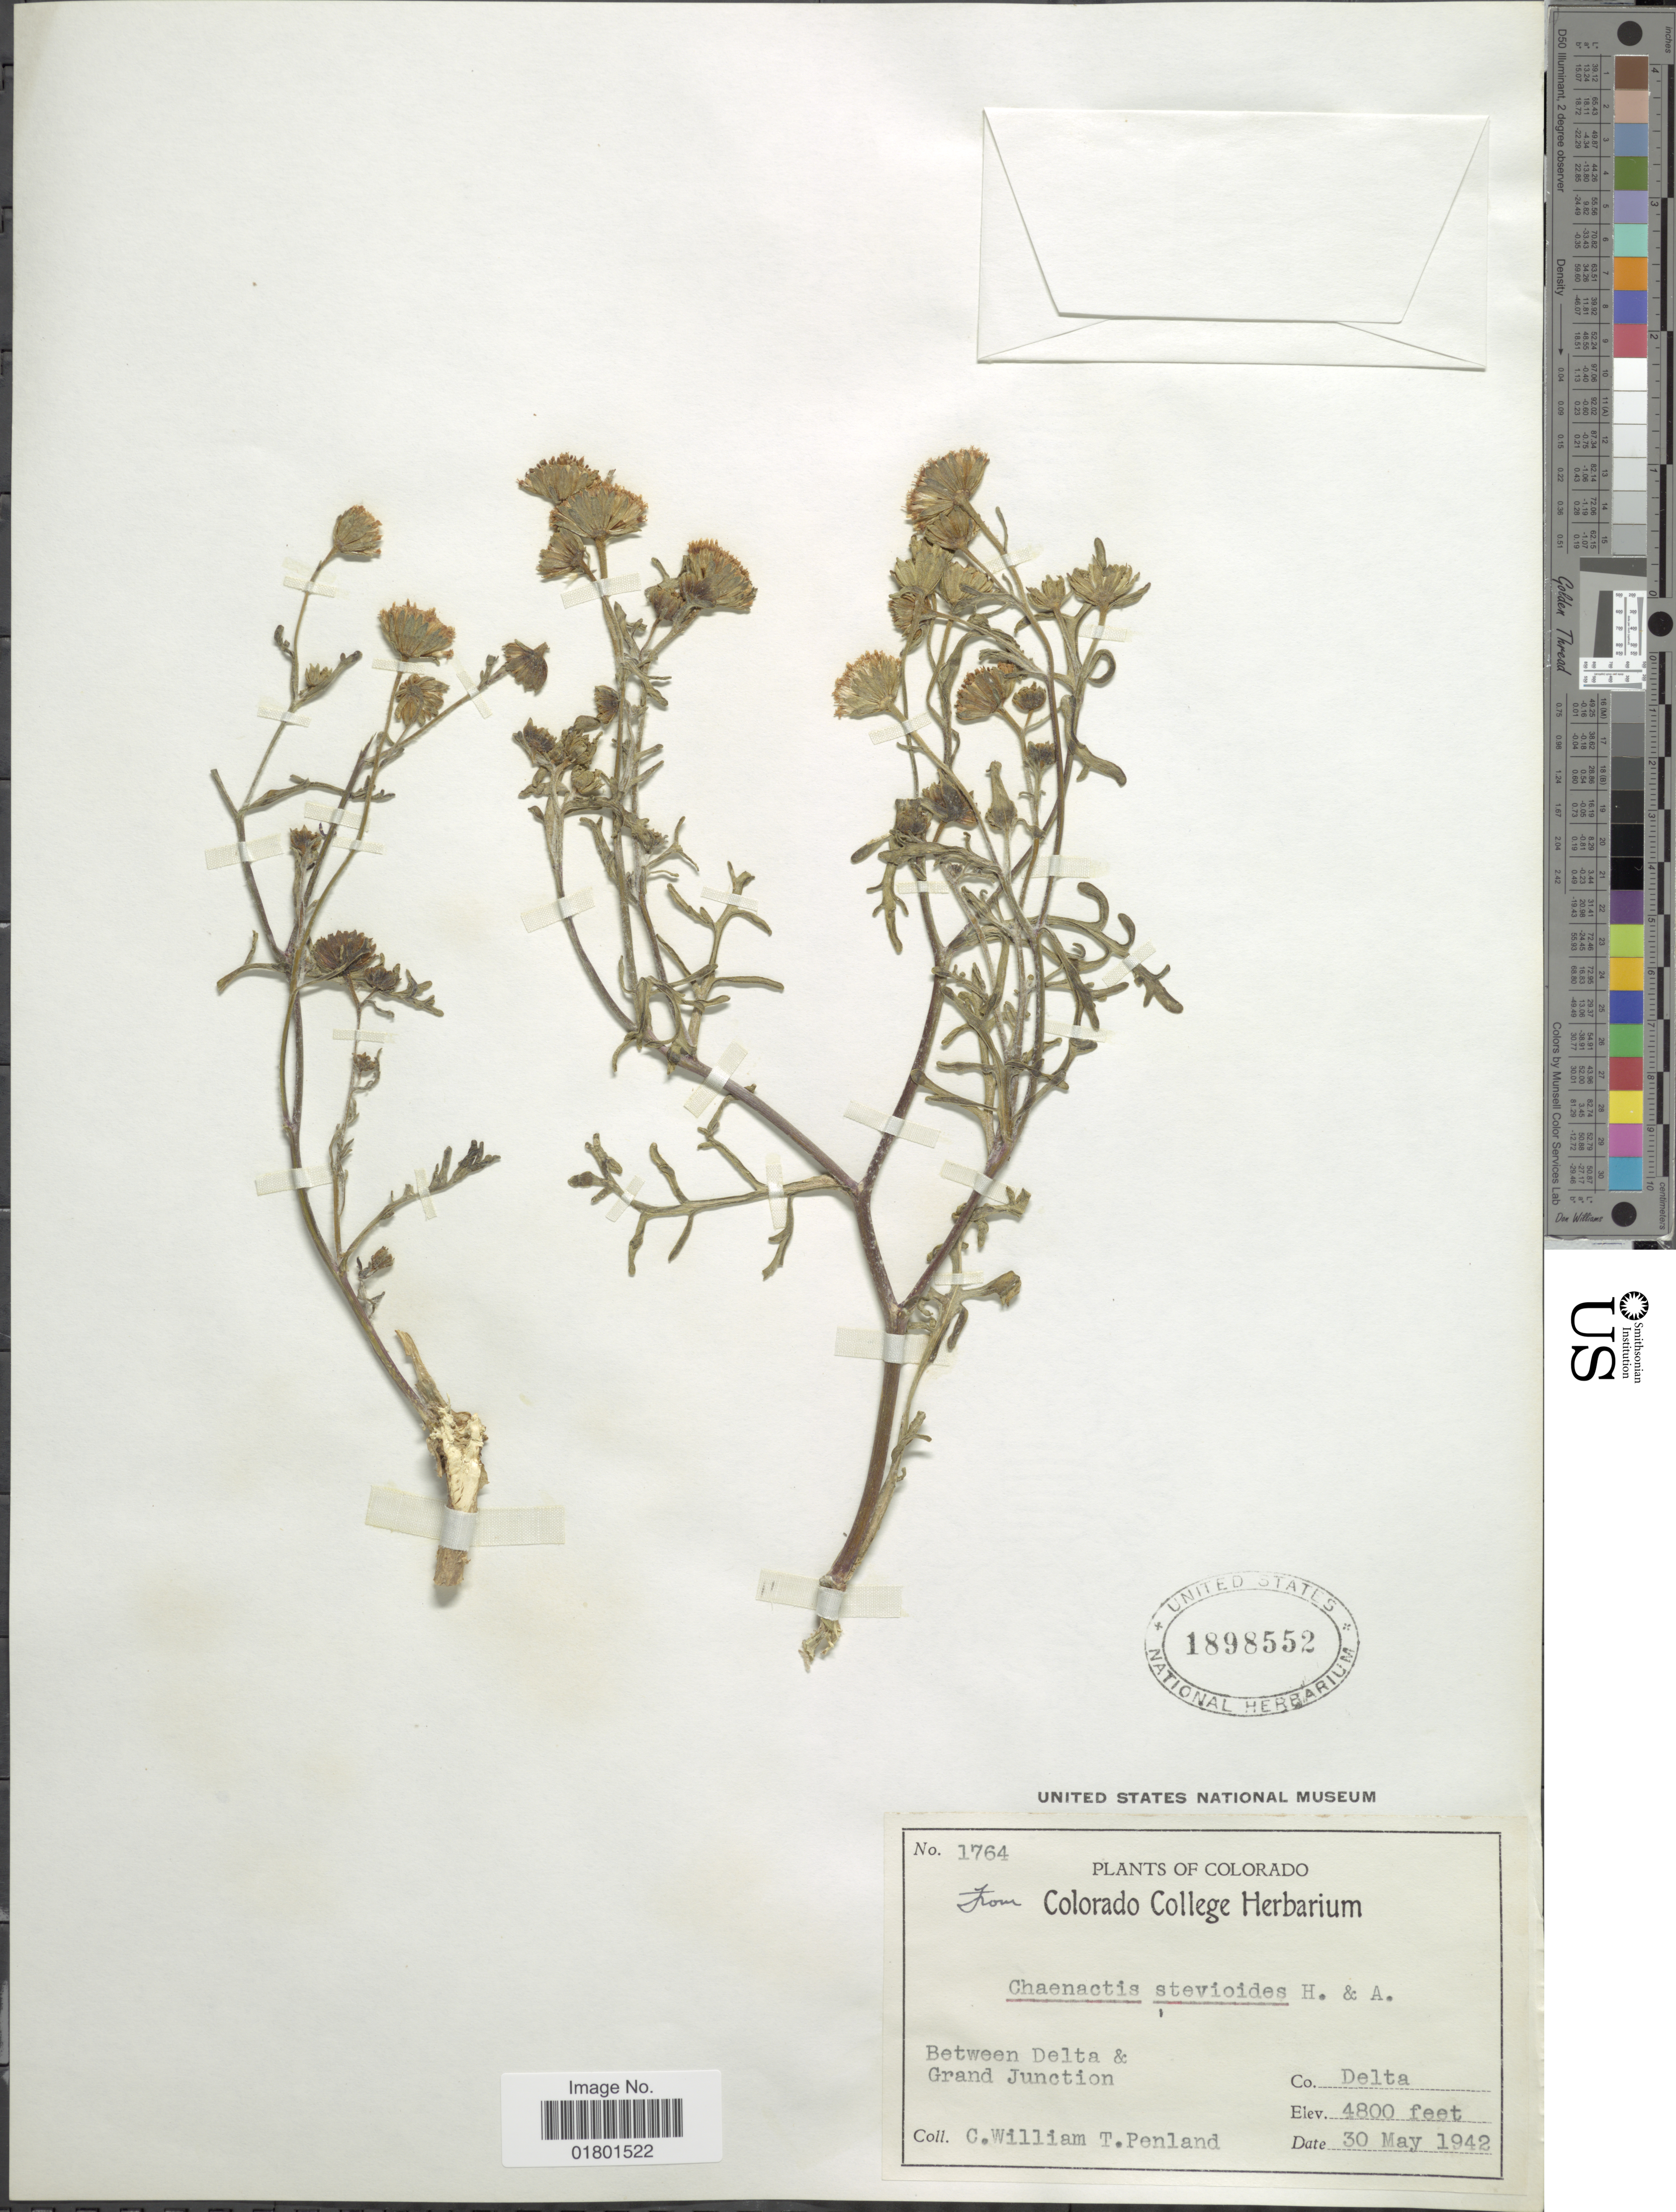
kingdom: Plantae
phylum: Tracheophyta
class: Magnoliopsida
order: Asterales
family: Asteraceae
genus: Chaenactis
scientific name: Chaenactis stevioides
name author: Hook. & Arn.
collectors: C. William & C. W. Penland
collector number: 1764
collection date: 1942-05-30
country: United States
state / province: Colorado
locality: Between Delta & Grand Junction, Co. Delta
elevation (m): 1463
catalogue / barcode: US 1898552